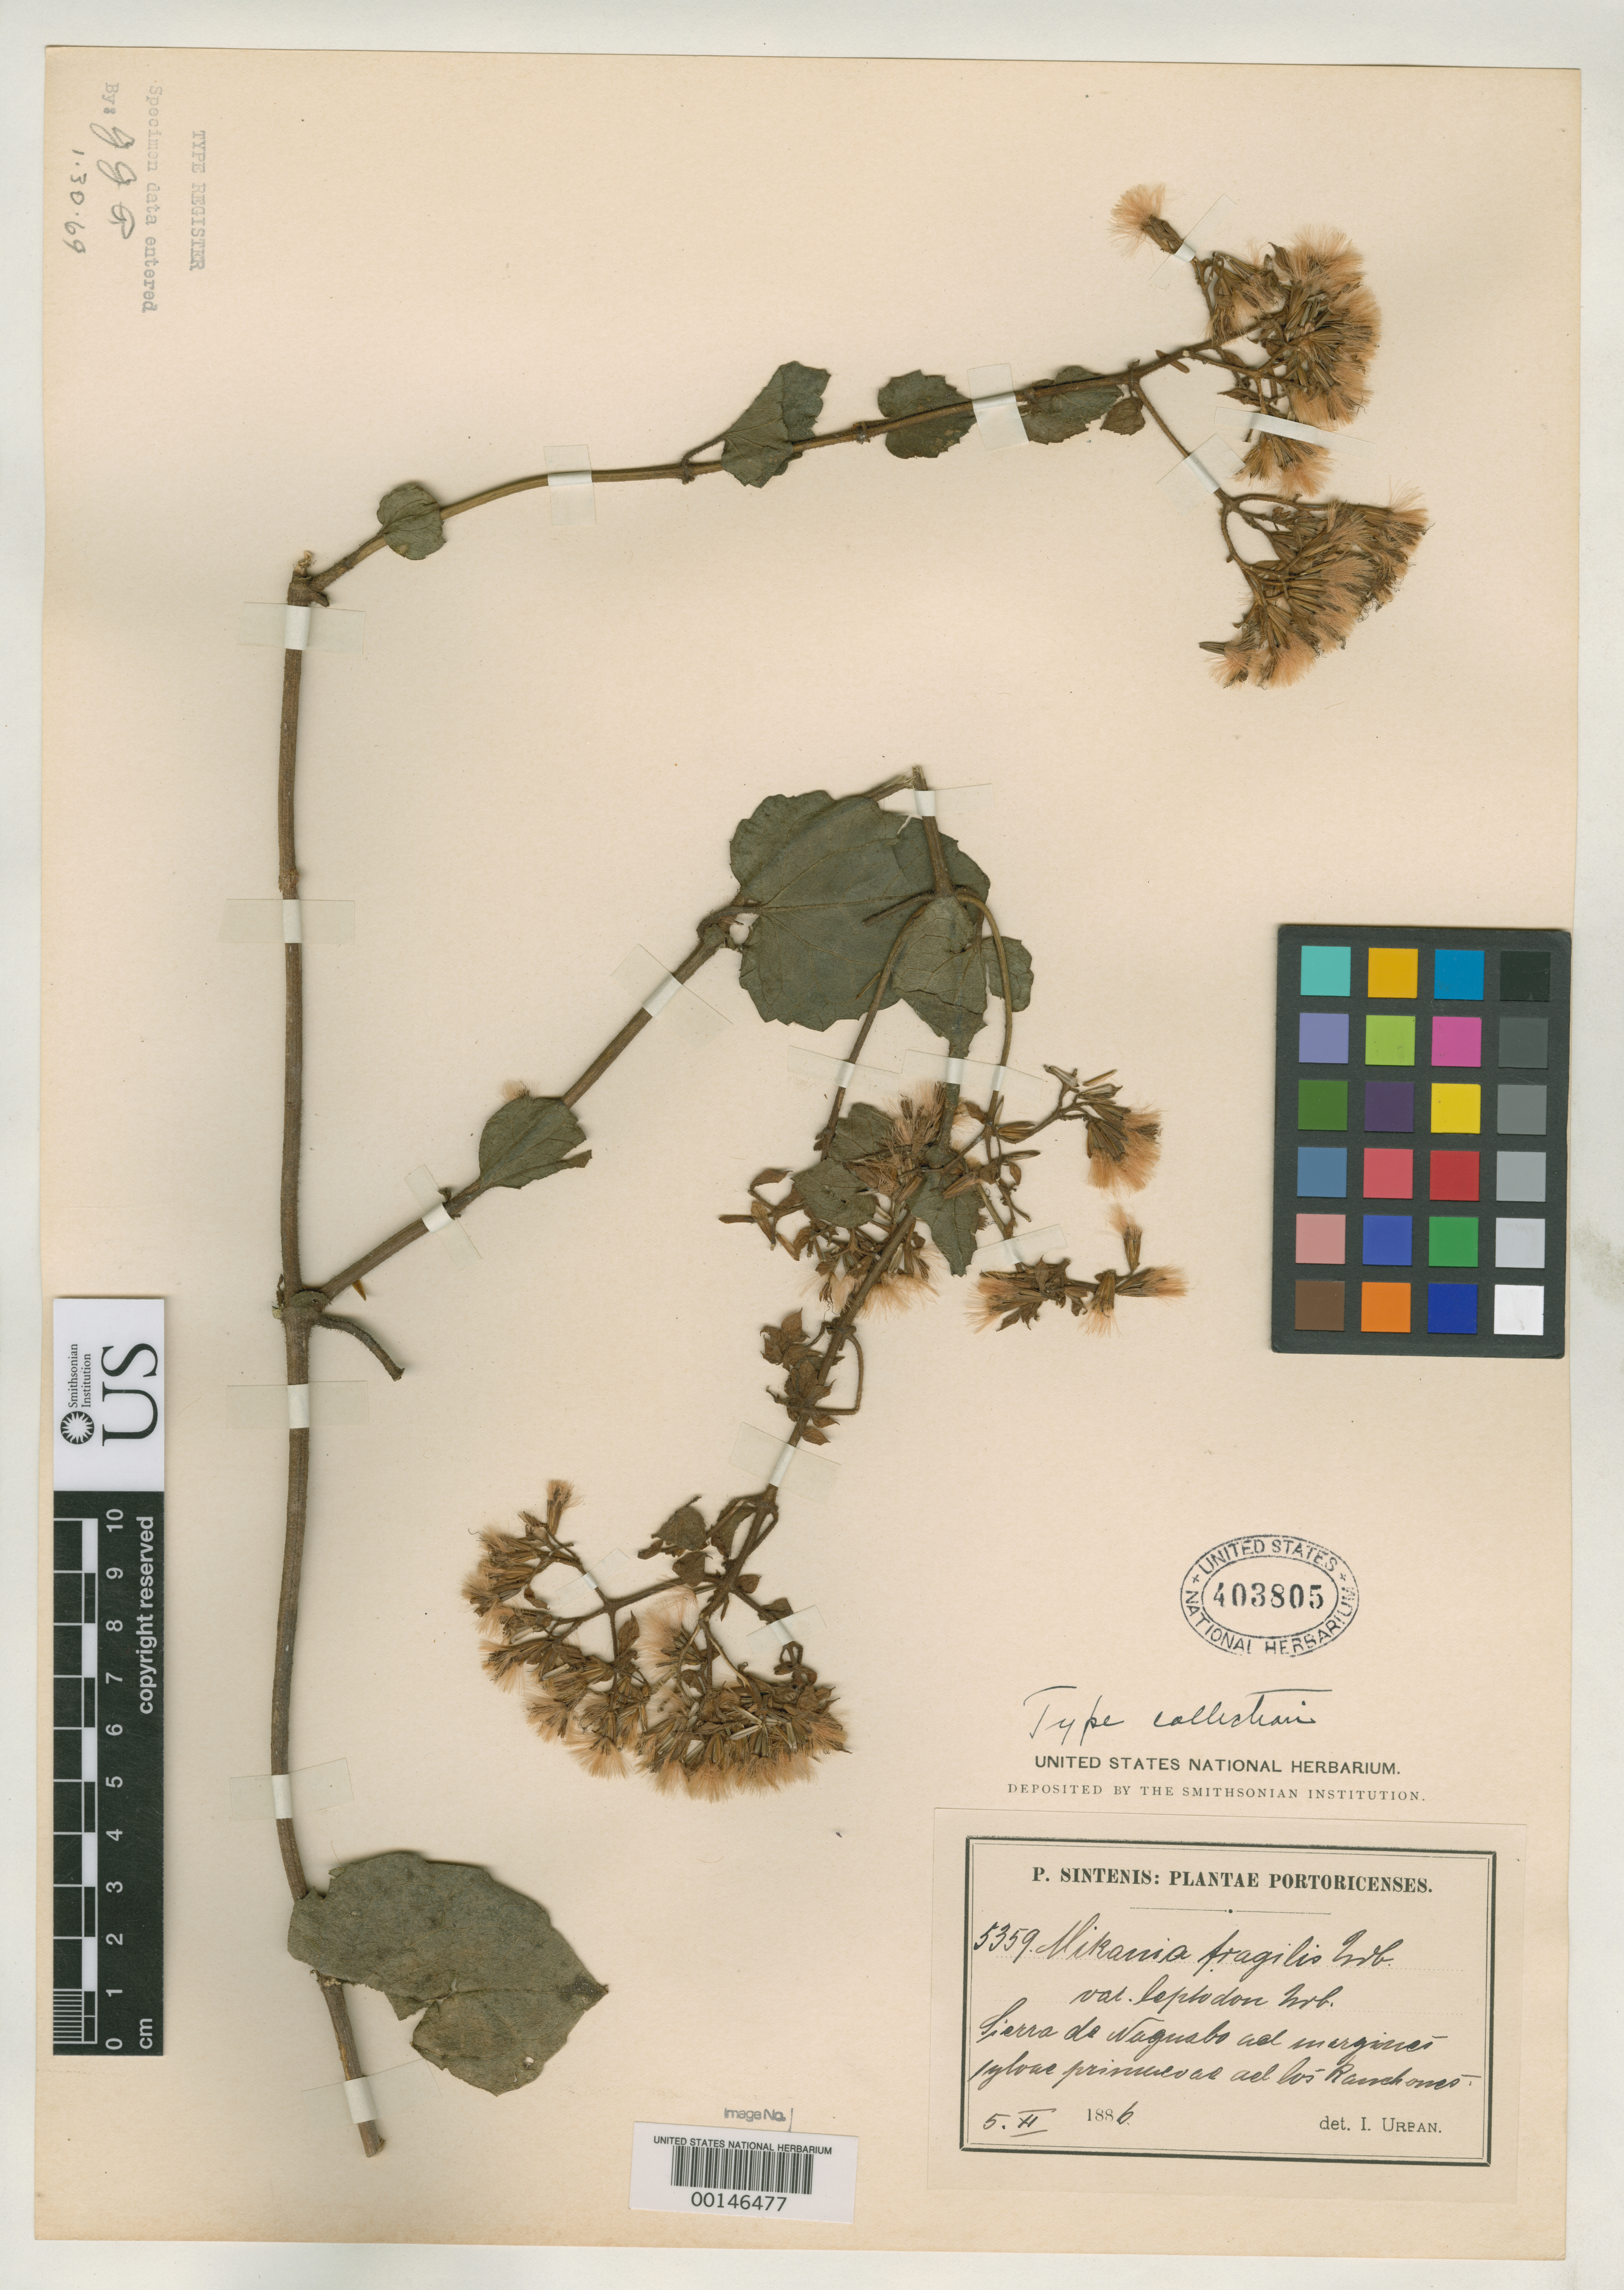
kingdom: Plantae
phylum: Tracheophyta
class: Magnoliopsida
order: Asterales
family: Asteraceae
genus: Mikania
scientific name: Mikania fragilis var. leptodon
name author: Urb.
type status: Isotype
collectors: P. Sintenis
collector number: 5359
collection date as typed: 05 Nov 1886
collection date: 1886-11-05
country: Puerto Rico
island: Greater Antilles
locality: Sierra de Naguabo, near Los Ranchones.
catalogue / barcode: US 403805